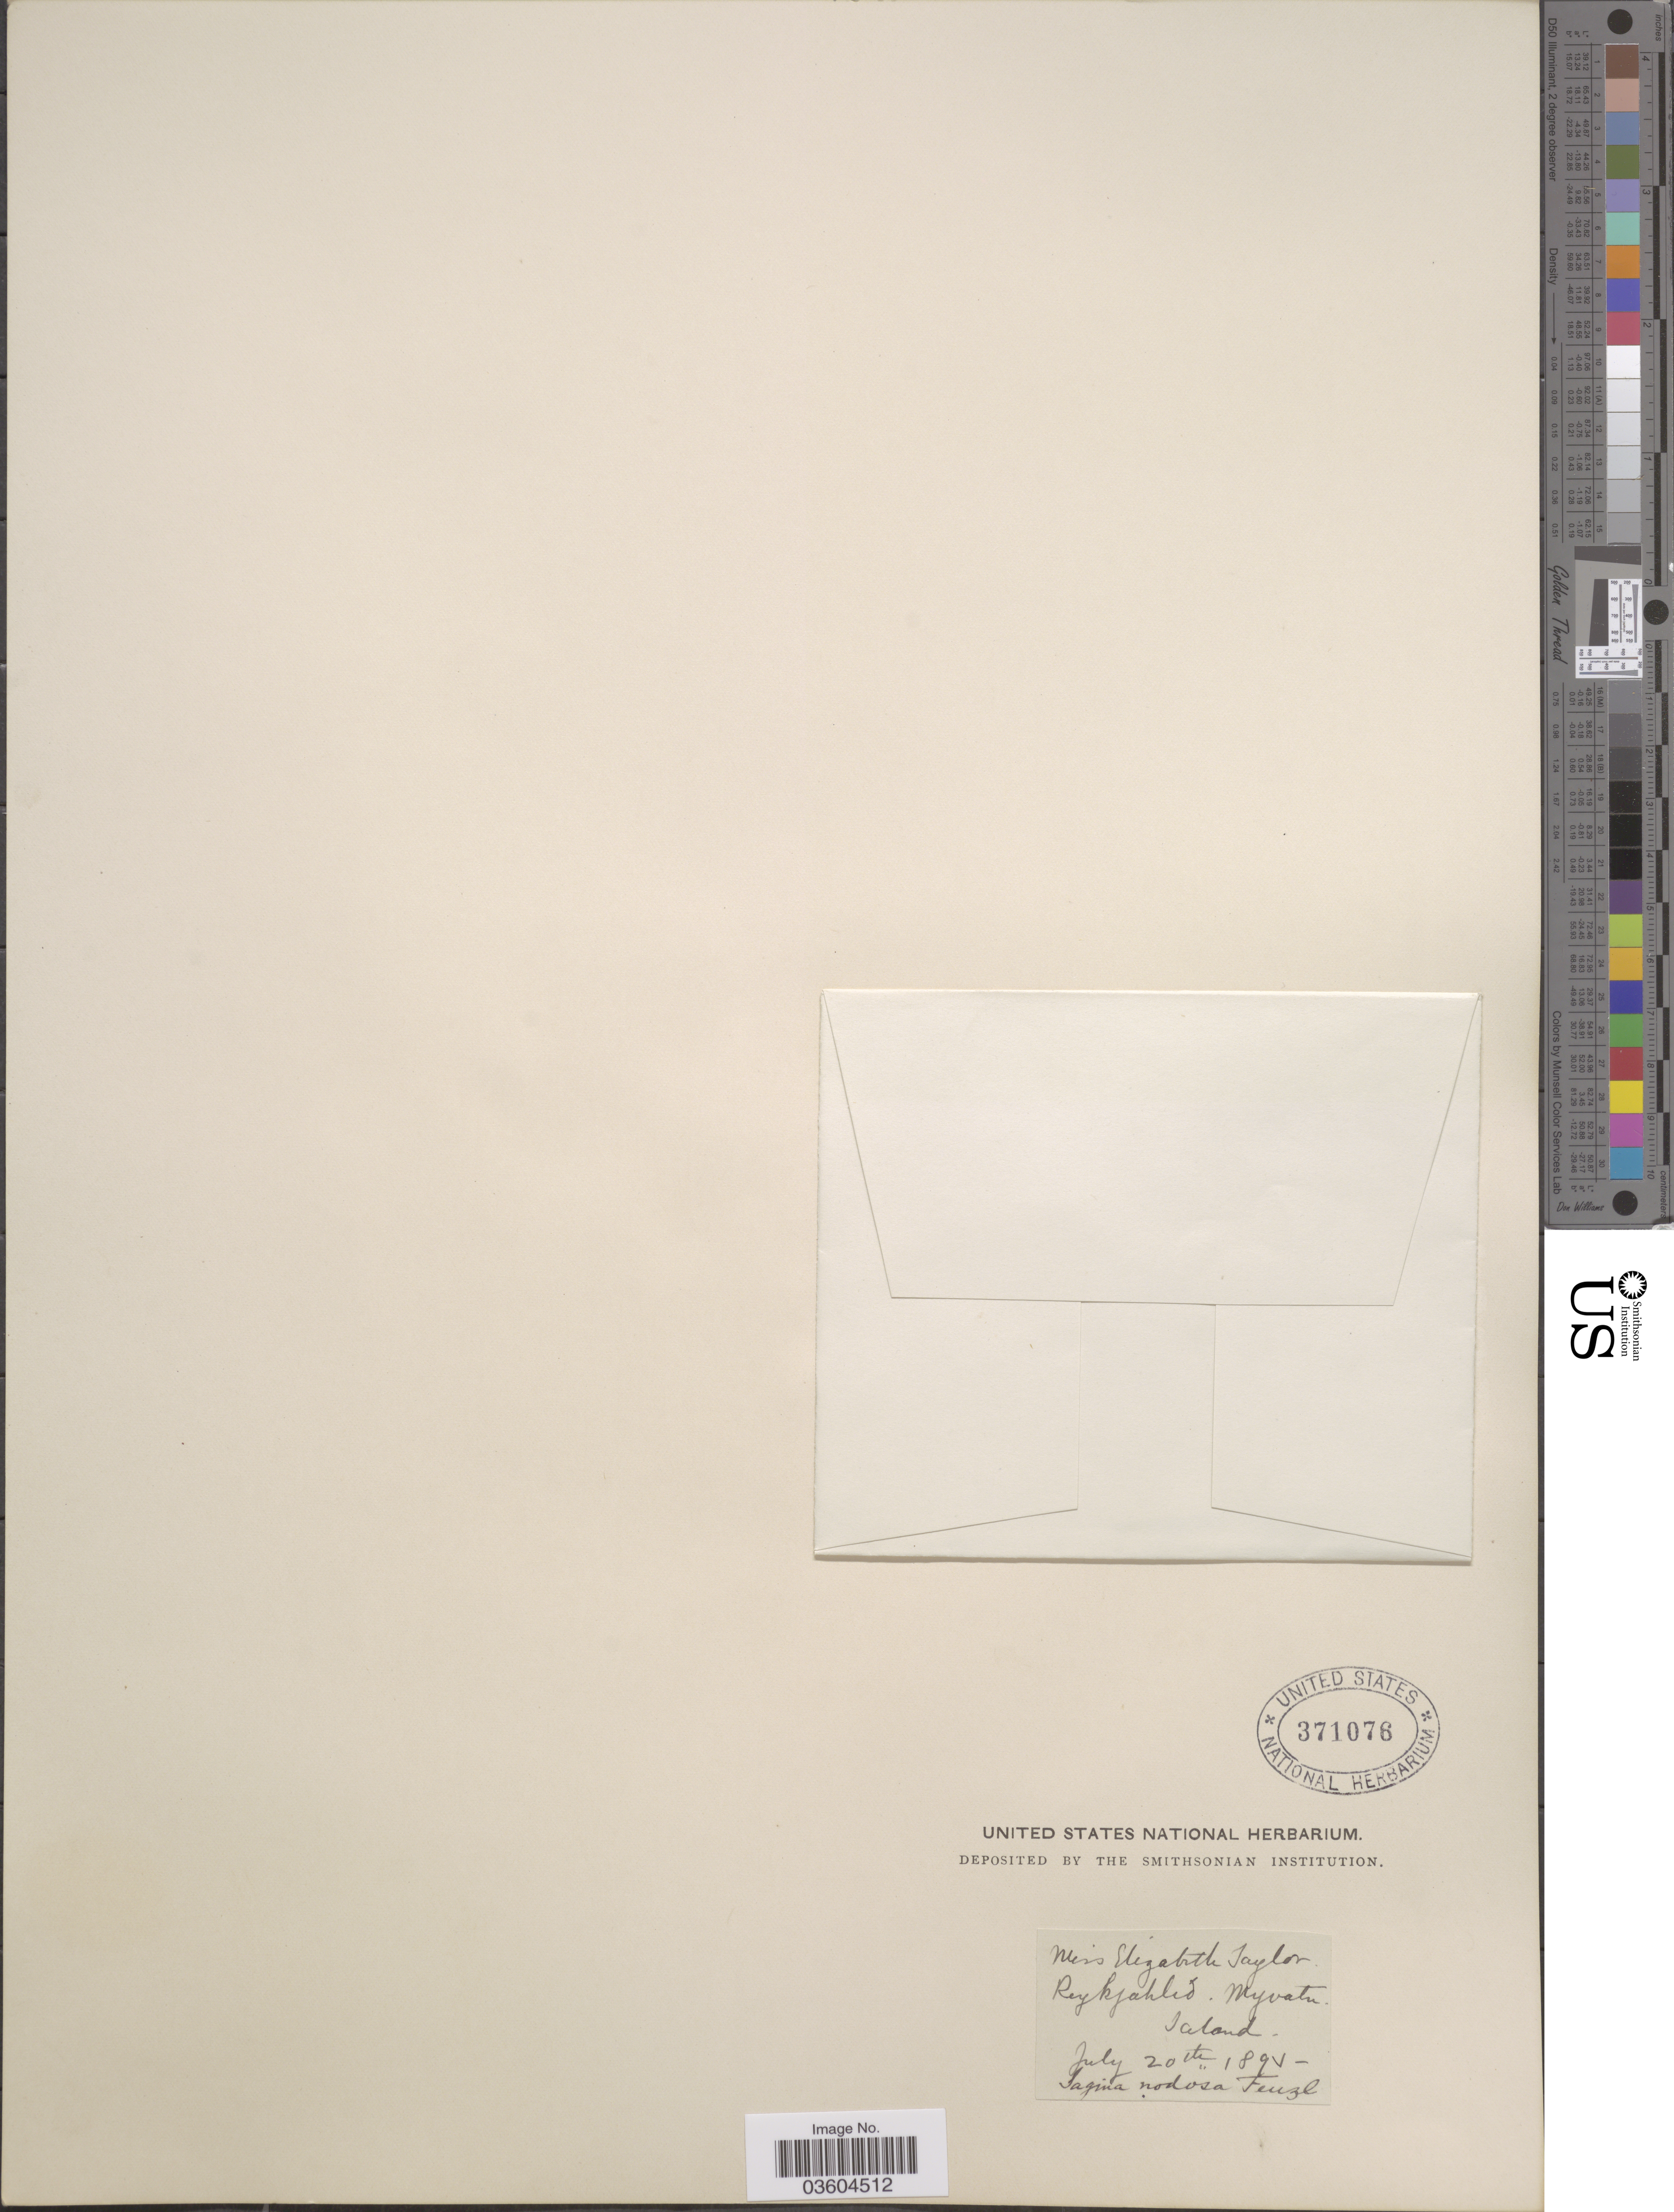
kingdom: Plantae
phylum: Tracheophyta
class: Magnoliopsida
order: Caryophyllales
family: Caryophyllaceae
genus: Sagina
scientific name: Sagina nodosa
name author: (L.) Fenzl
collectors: E. L. Taylor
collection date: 1895-07-20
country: Iceland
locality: Reykjahled. Myvatn.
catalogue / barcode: US 371076